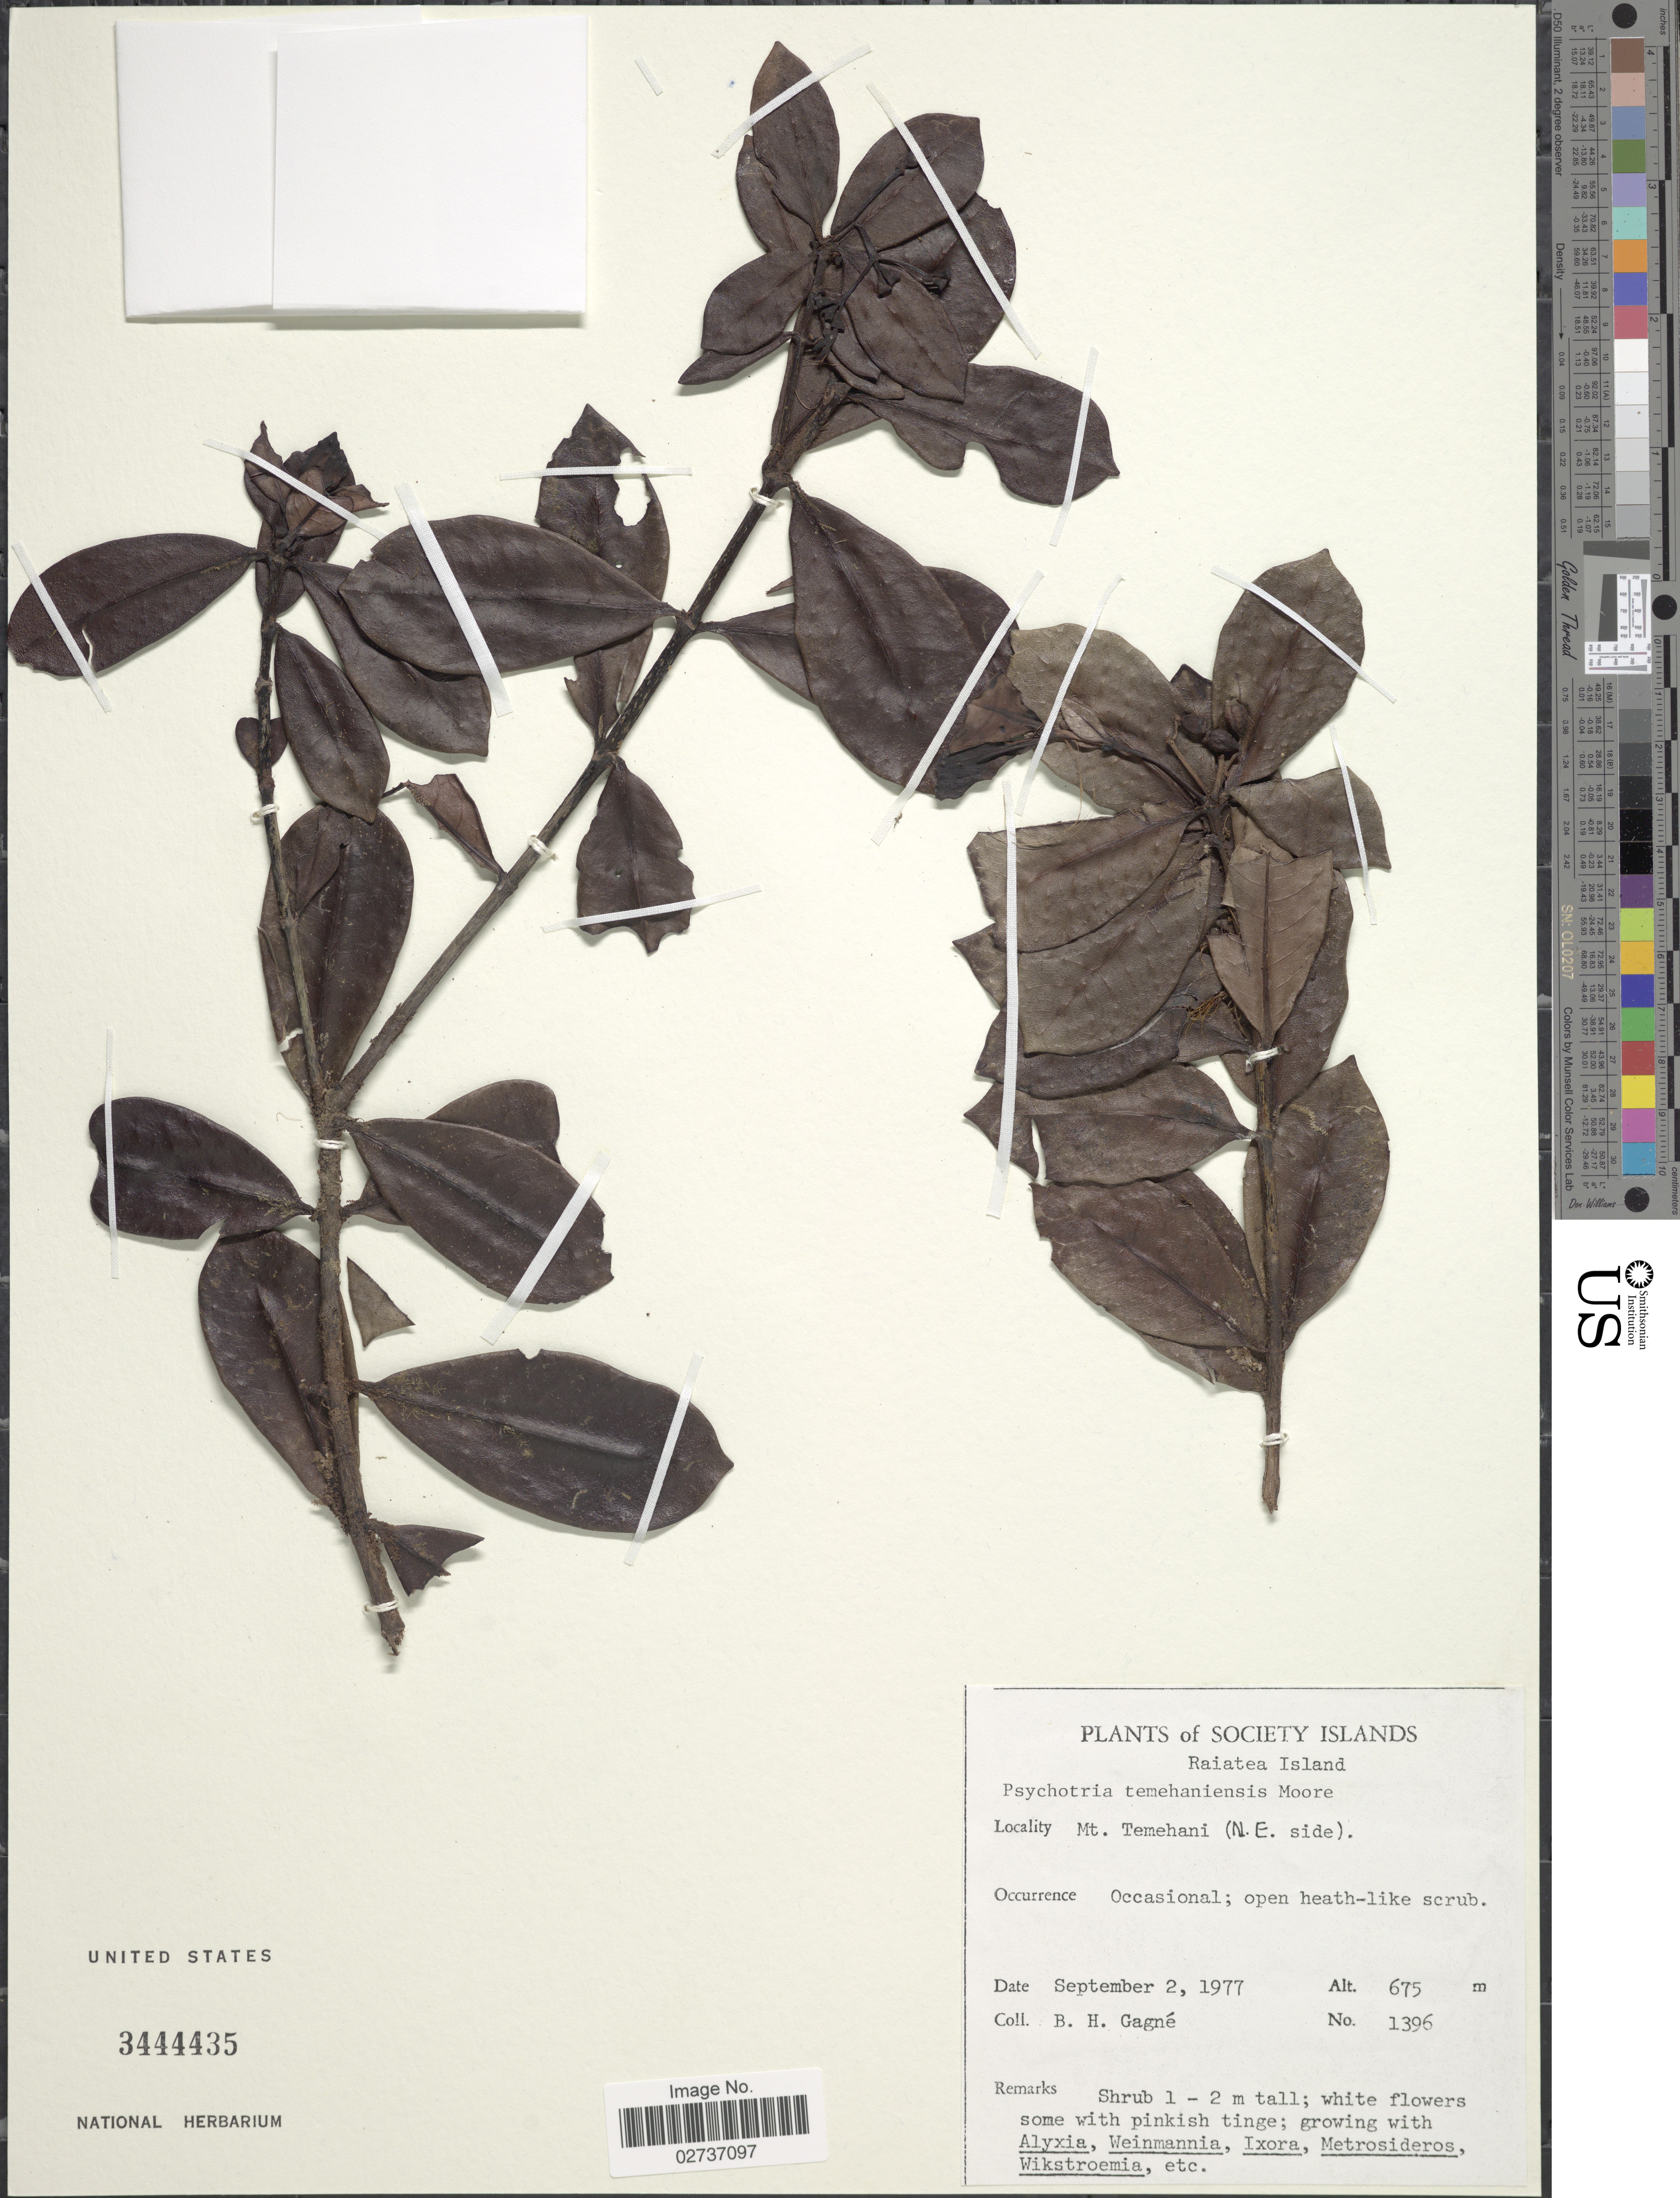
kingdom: Plantae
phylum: Tracheophyta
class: Magnoliopsida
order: Gentianales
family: Rubiaceae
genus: Psychotria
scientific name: Psychotria temehaniensis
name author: J.W. Moore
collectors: B. H. Gagné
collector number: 1396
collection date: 1977-09-02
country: French Polynesia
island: Raiatea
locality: Society Islands. Raiatea Island. Mt. Temehani (N.E. side)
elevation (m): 675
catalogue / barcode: US 344435